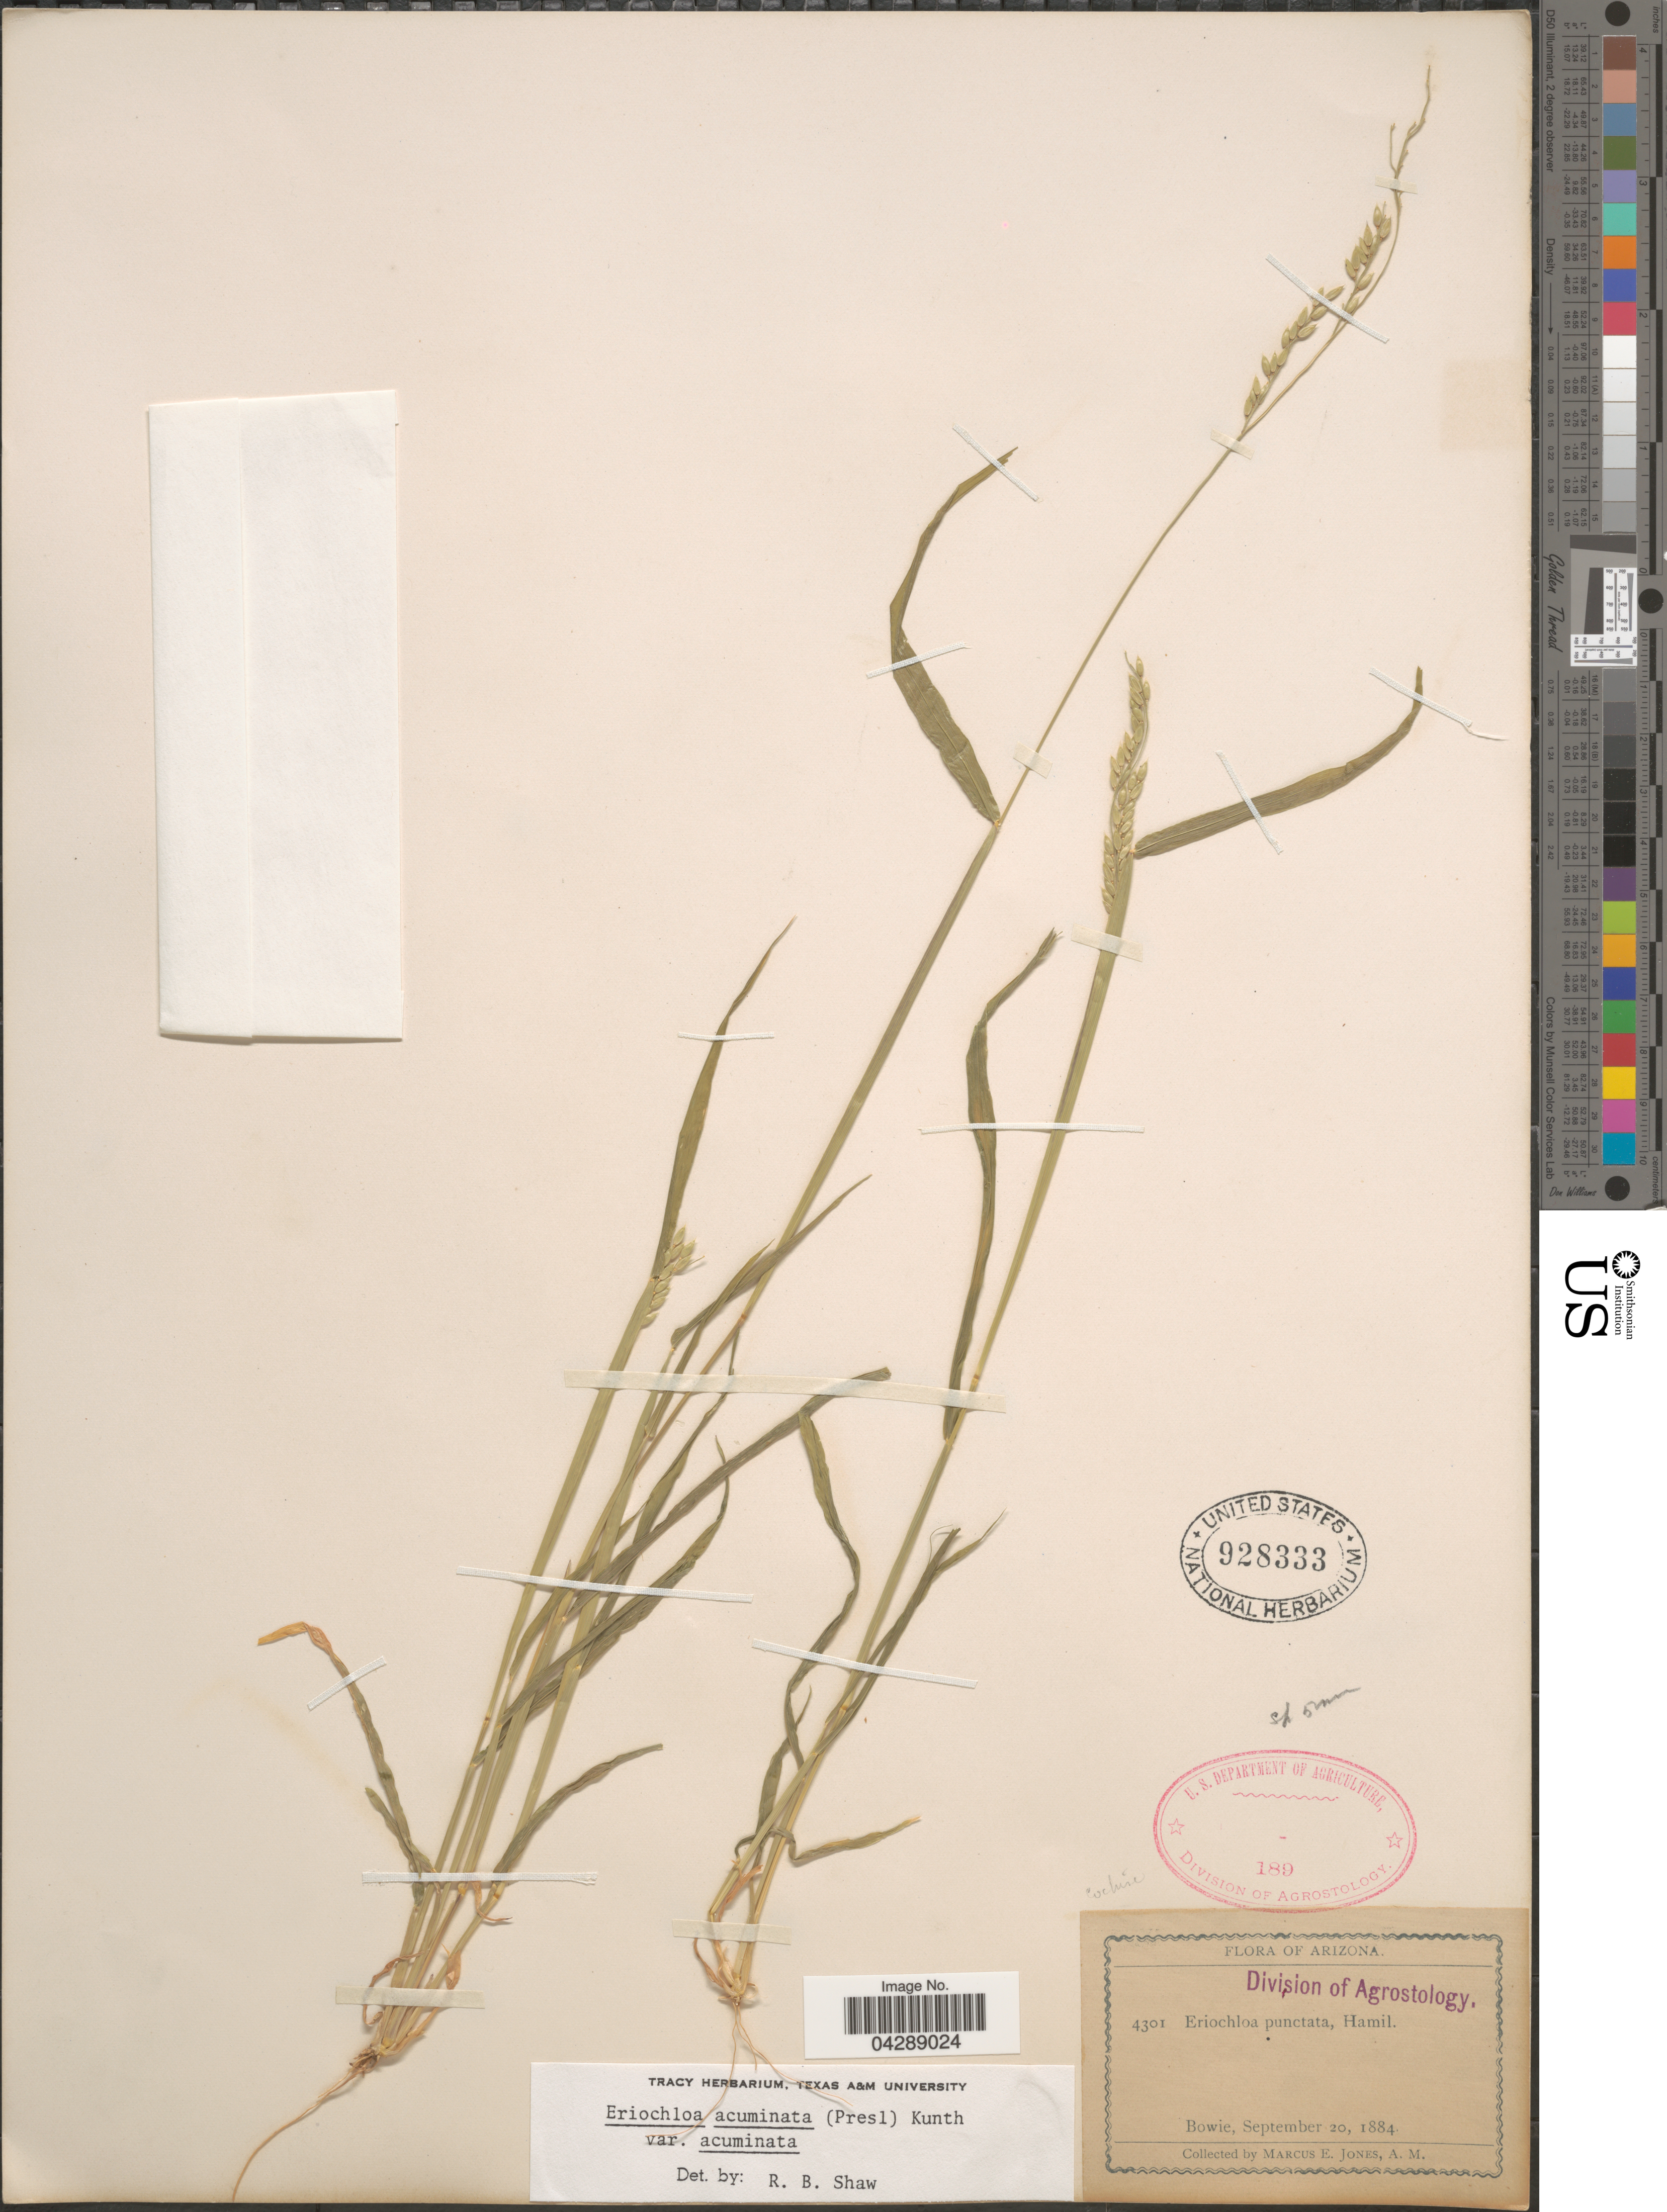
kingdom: Plantae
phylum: Tracheophyta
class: Liliopsida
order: Poales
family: Poaceae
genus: Eriochloa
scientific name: Eriochloa acuminata var. acuminata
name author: (J. Presl) Kunth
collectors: M. E. Jones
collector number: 4301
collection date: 1884-09-20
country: United States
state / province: Arizona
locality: Bowie.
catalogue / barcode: US 928333